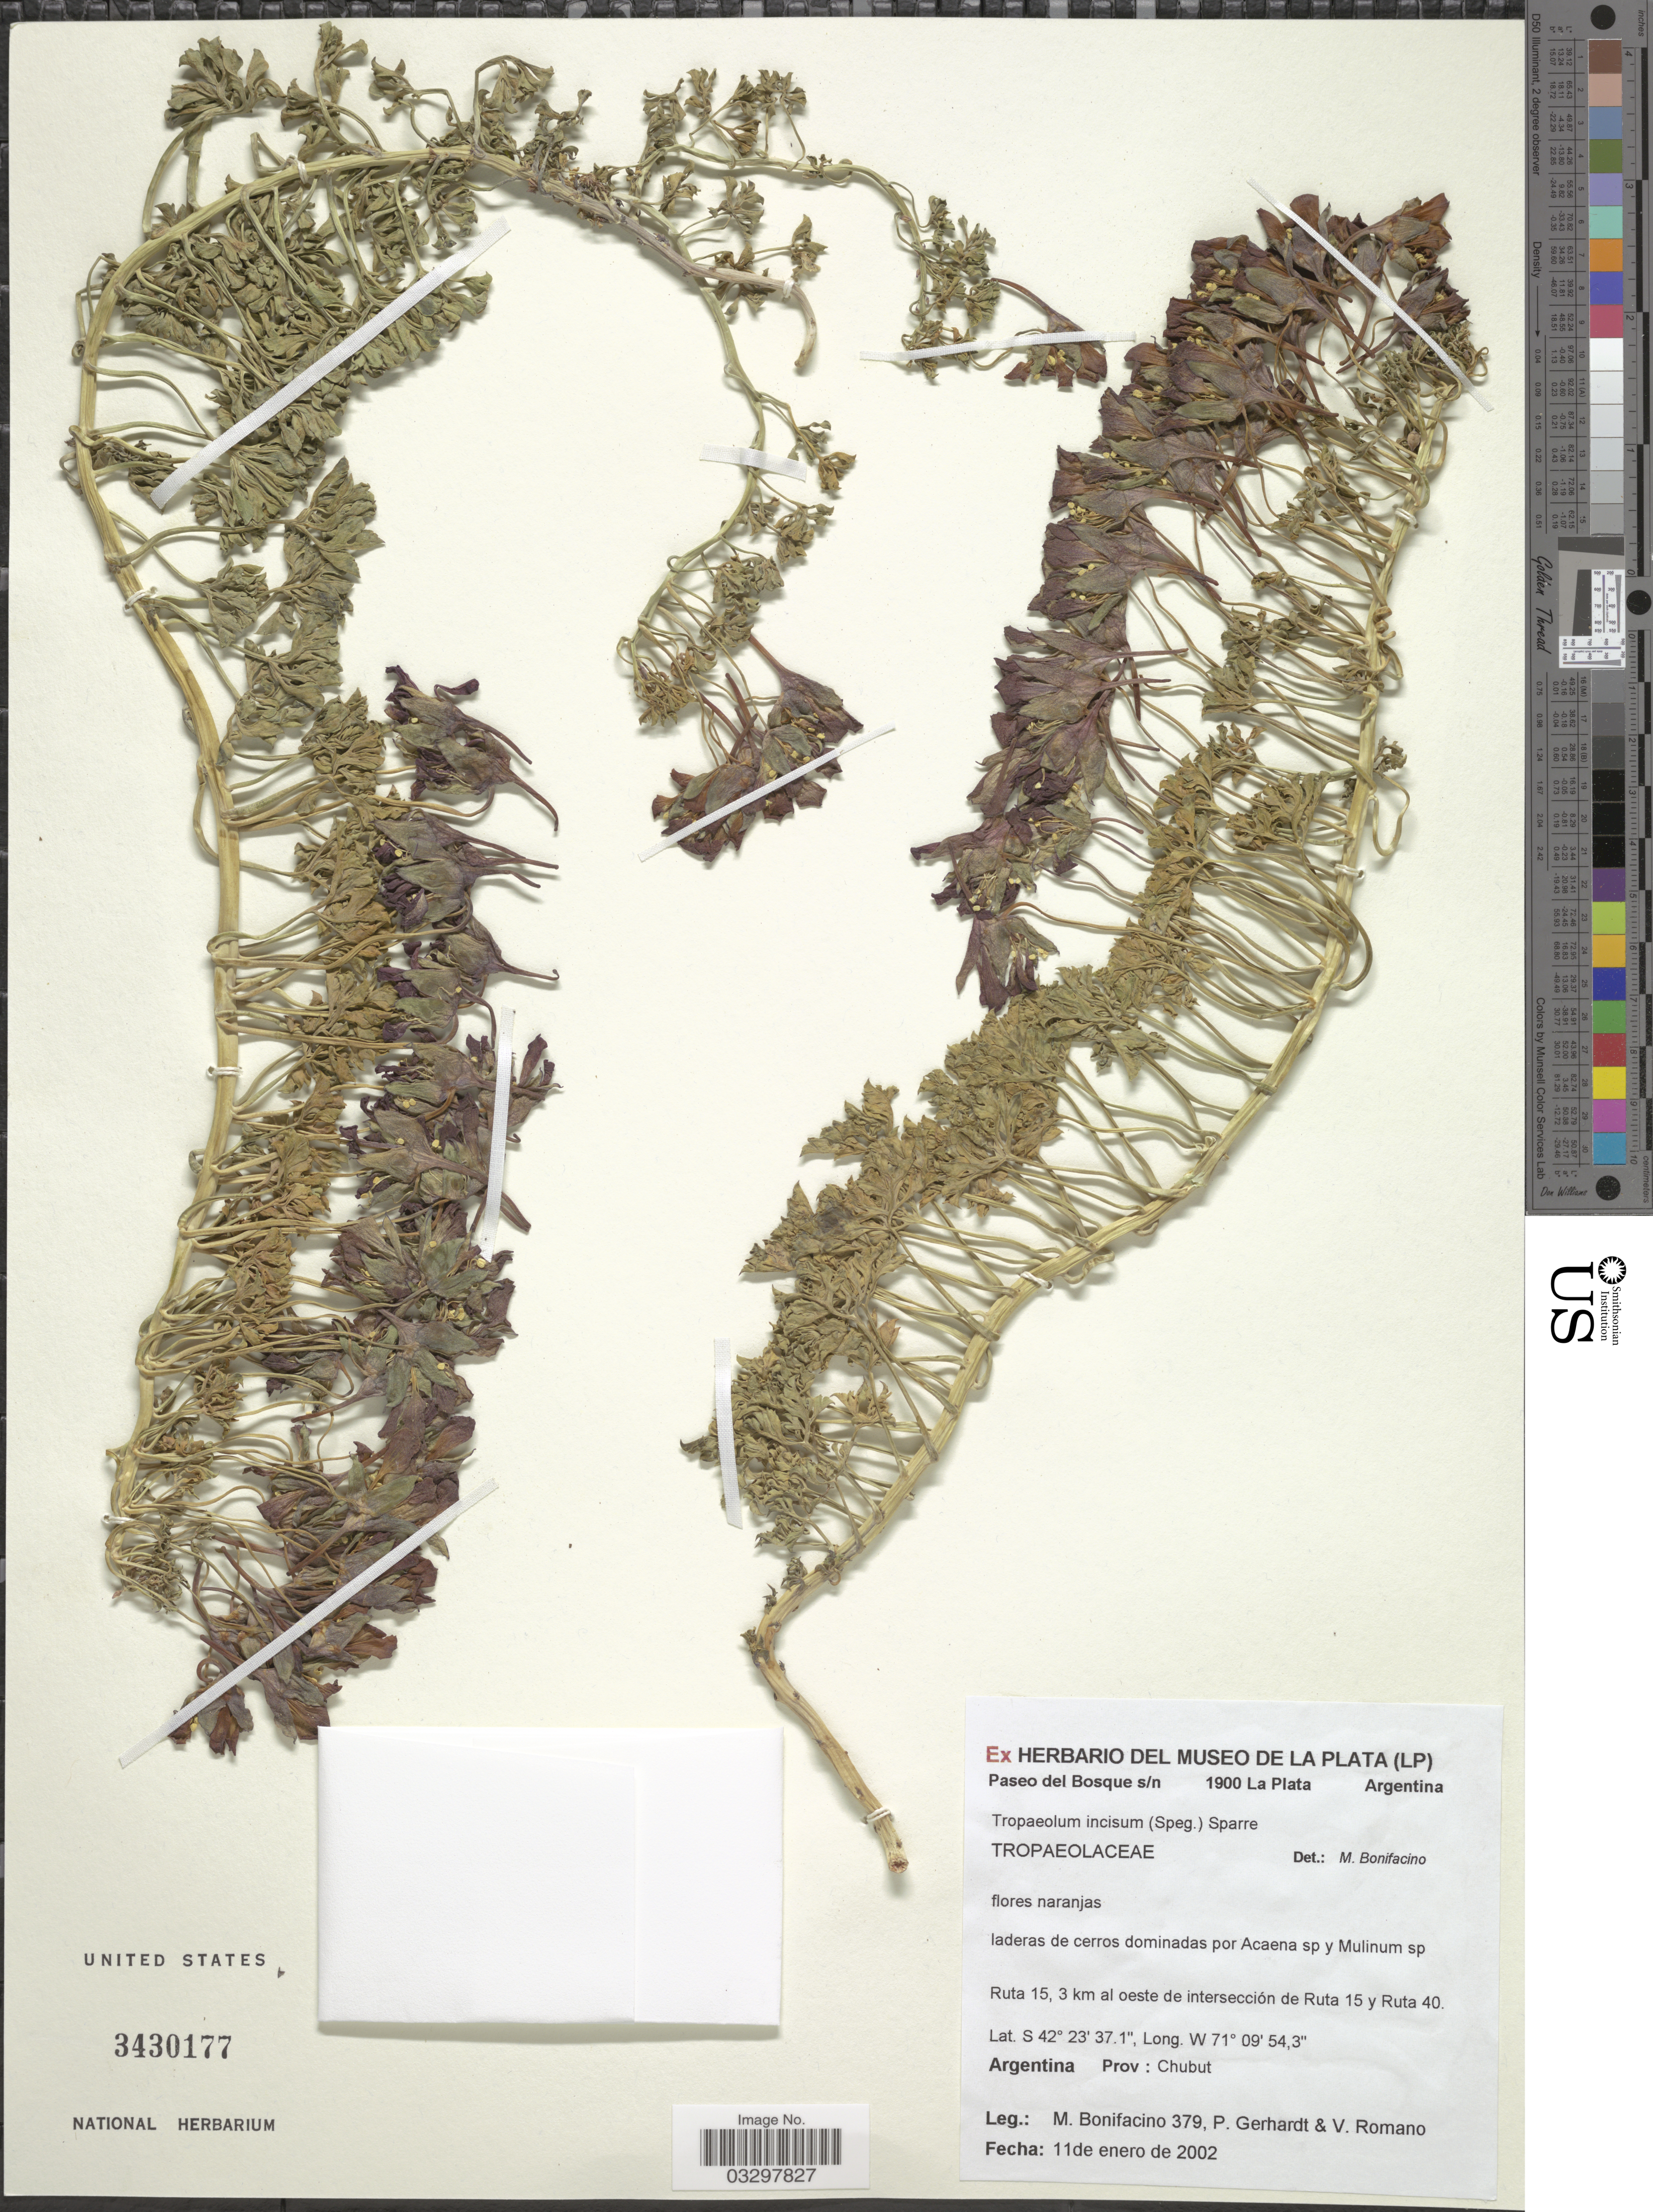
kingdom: Plantae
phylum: Tracheophyta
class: Magnoliopsida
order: Brassicales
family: Tropaeolaceae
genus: Tropaeolum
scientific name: Tropaeolum incisum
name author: (Speg.) Sparre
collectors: M. Bonifacino, P. Gerhardt & V. Romano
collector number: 0379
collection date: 2002-01-11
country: Argentina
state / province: Chubut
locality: Ruta 15.3 km al oeste de intersección de Ruta 15 y Ruta 40.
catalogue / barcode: US 3430177